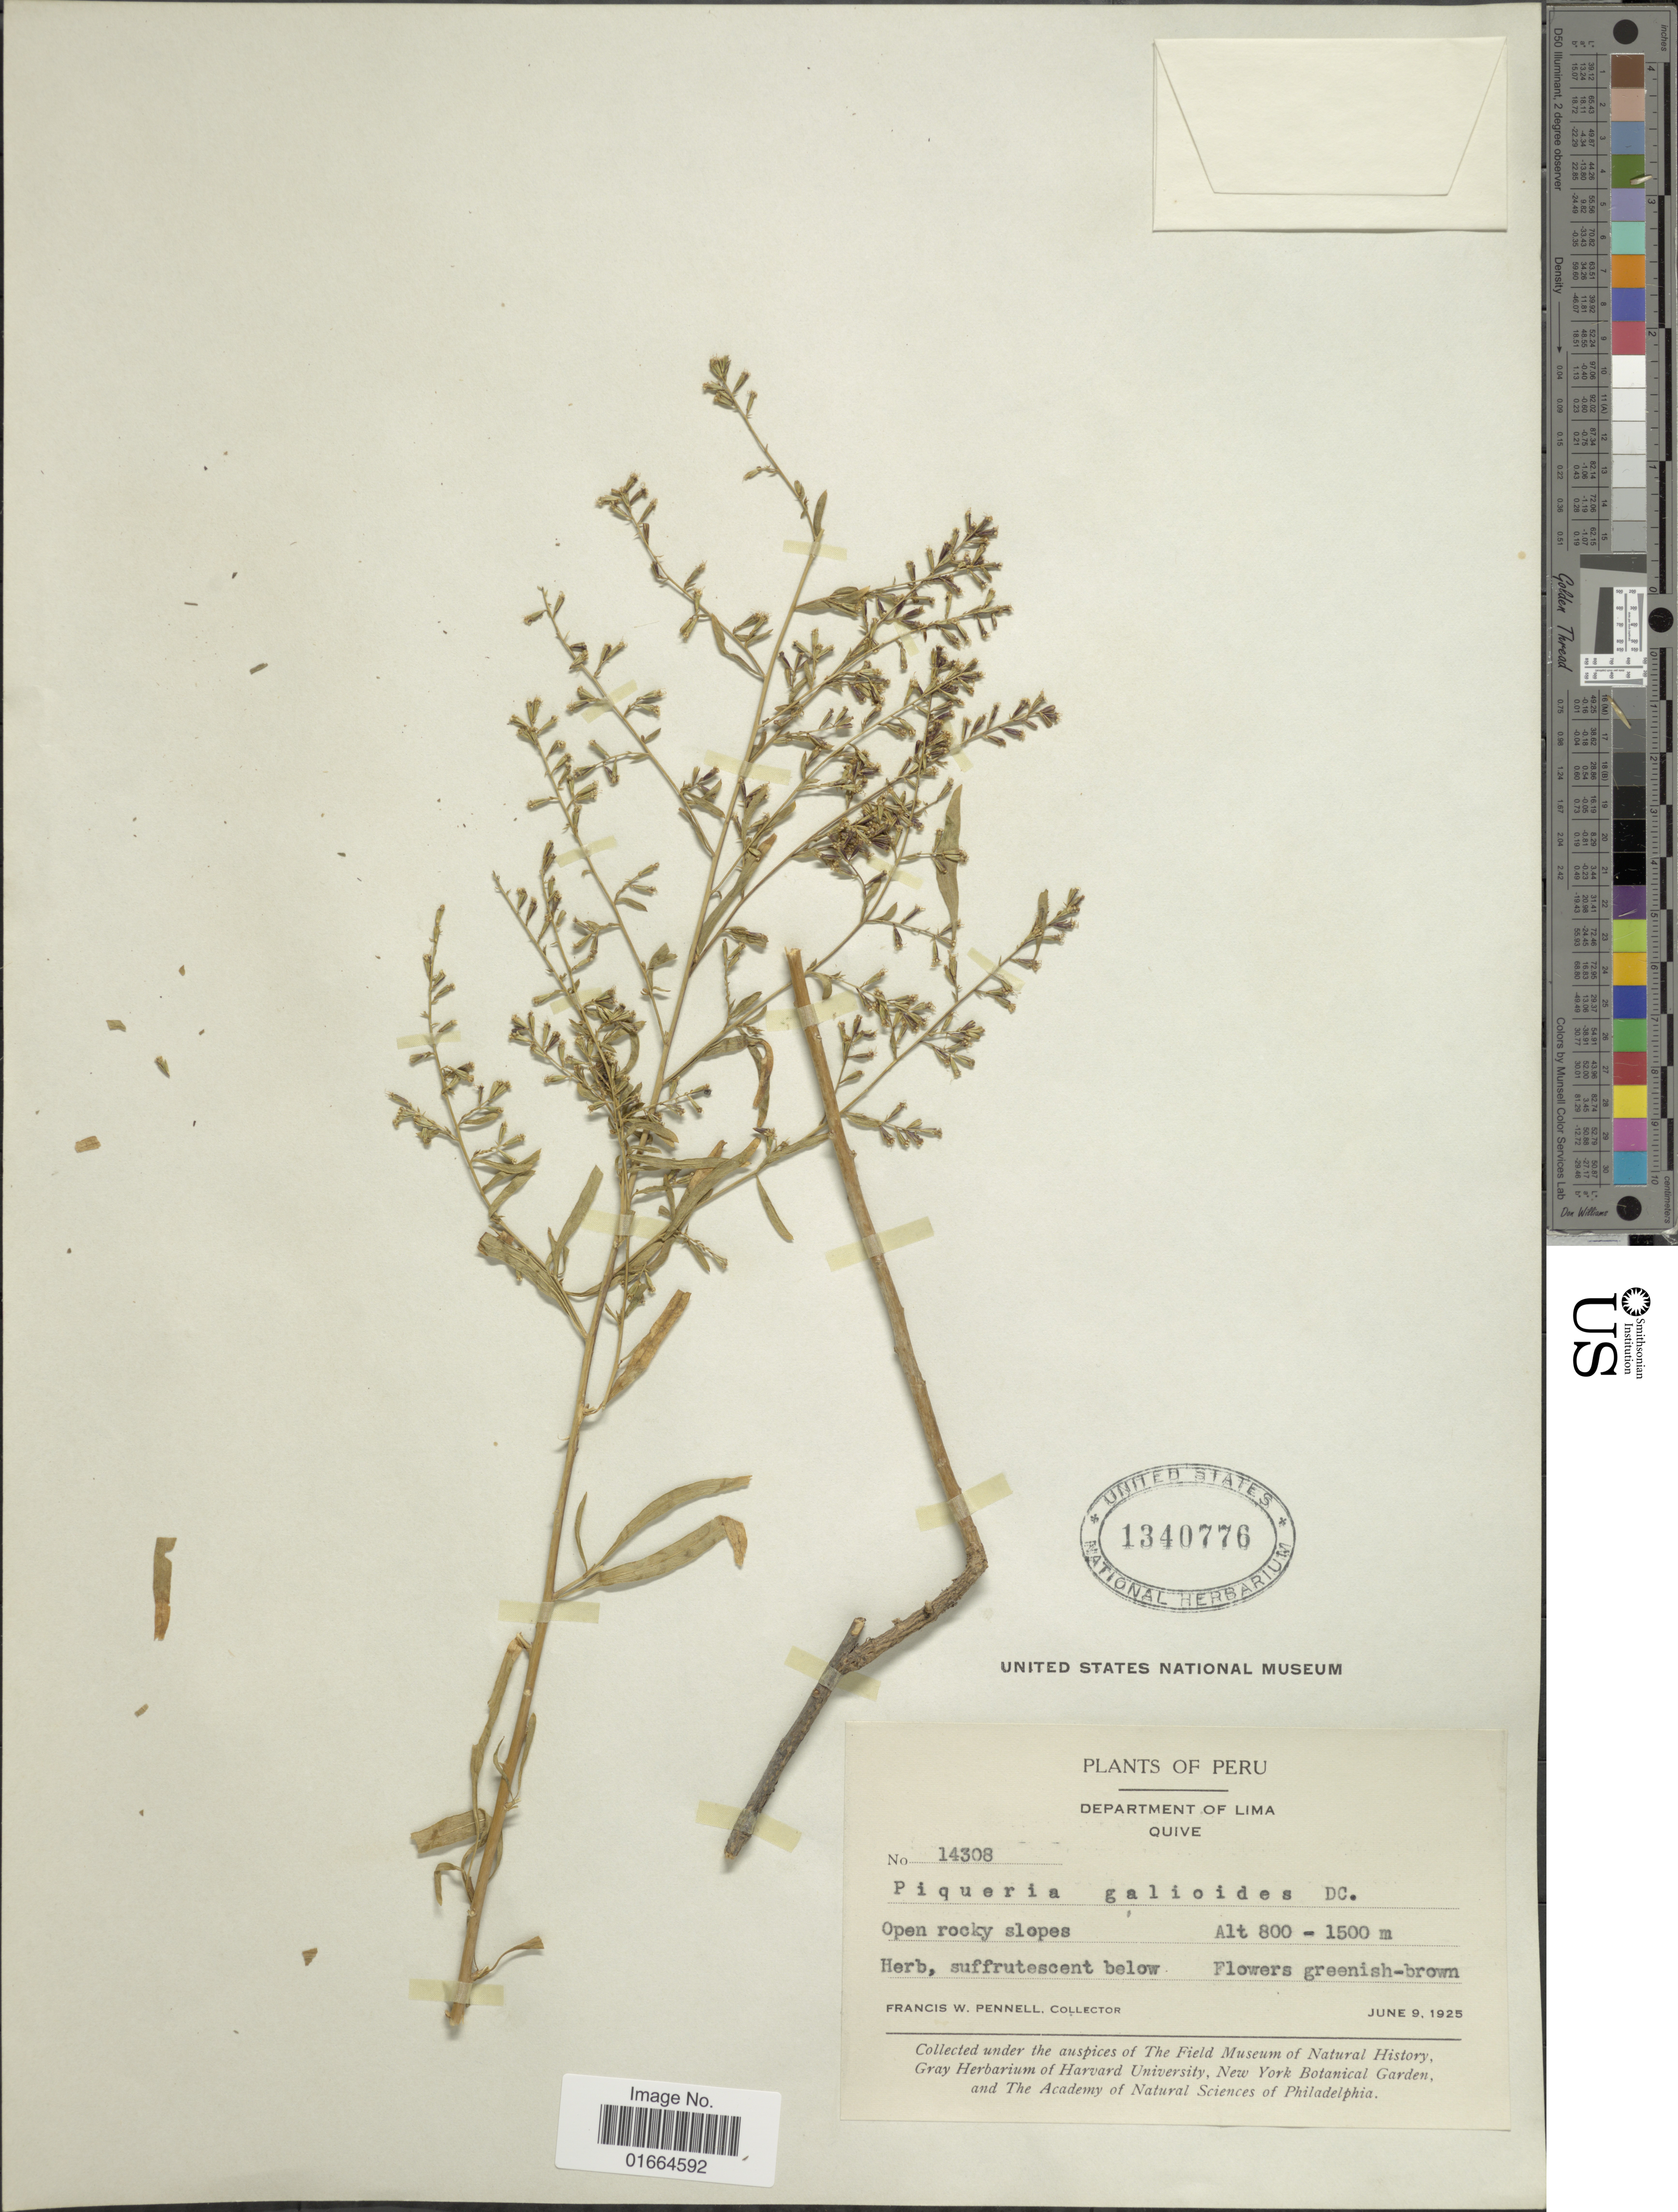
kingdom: Plantae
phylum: Tracheophyta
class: Magnoliopsida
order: Asterales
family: Asteraceae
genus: Ophryosporus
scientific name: Ophryosporus galioides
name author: (DC.) R.M. King & H. Rob.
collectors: F. W. Pennell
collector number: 14308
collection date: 1925-06-09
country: Peru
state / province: Lima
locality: Department of Lima, Quive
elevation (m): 800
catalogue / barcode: US 1340776